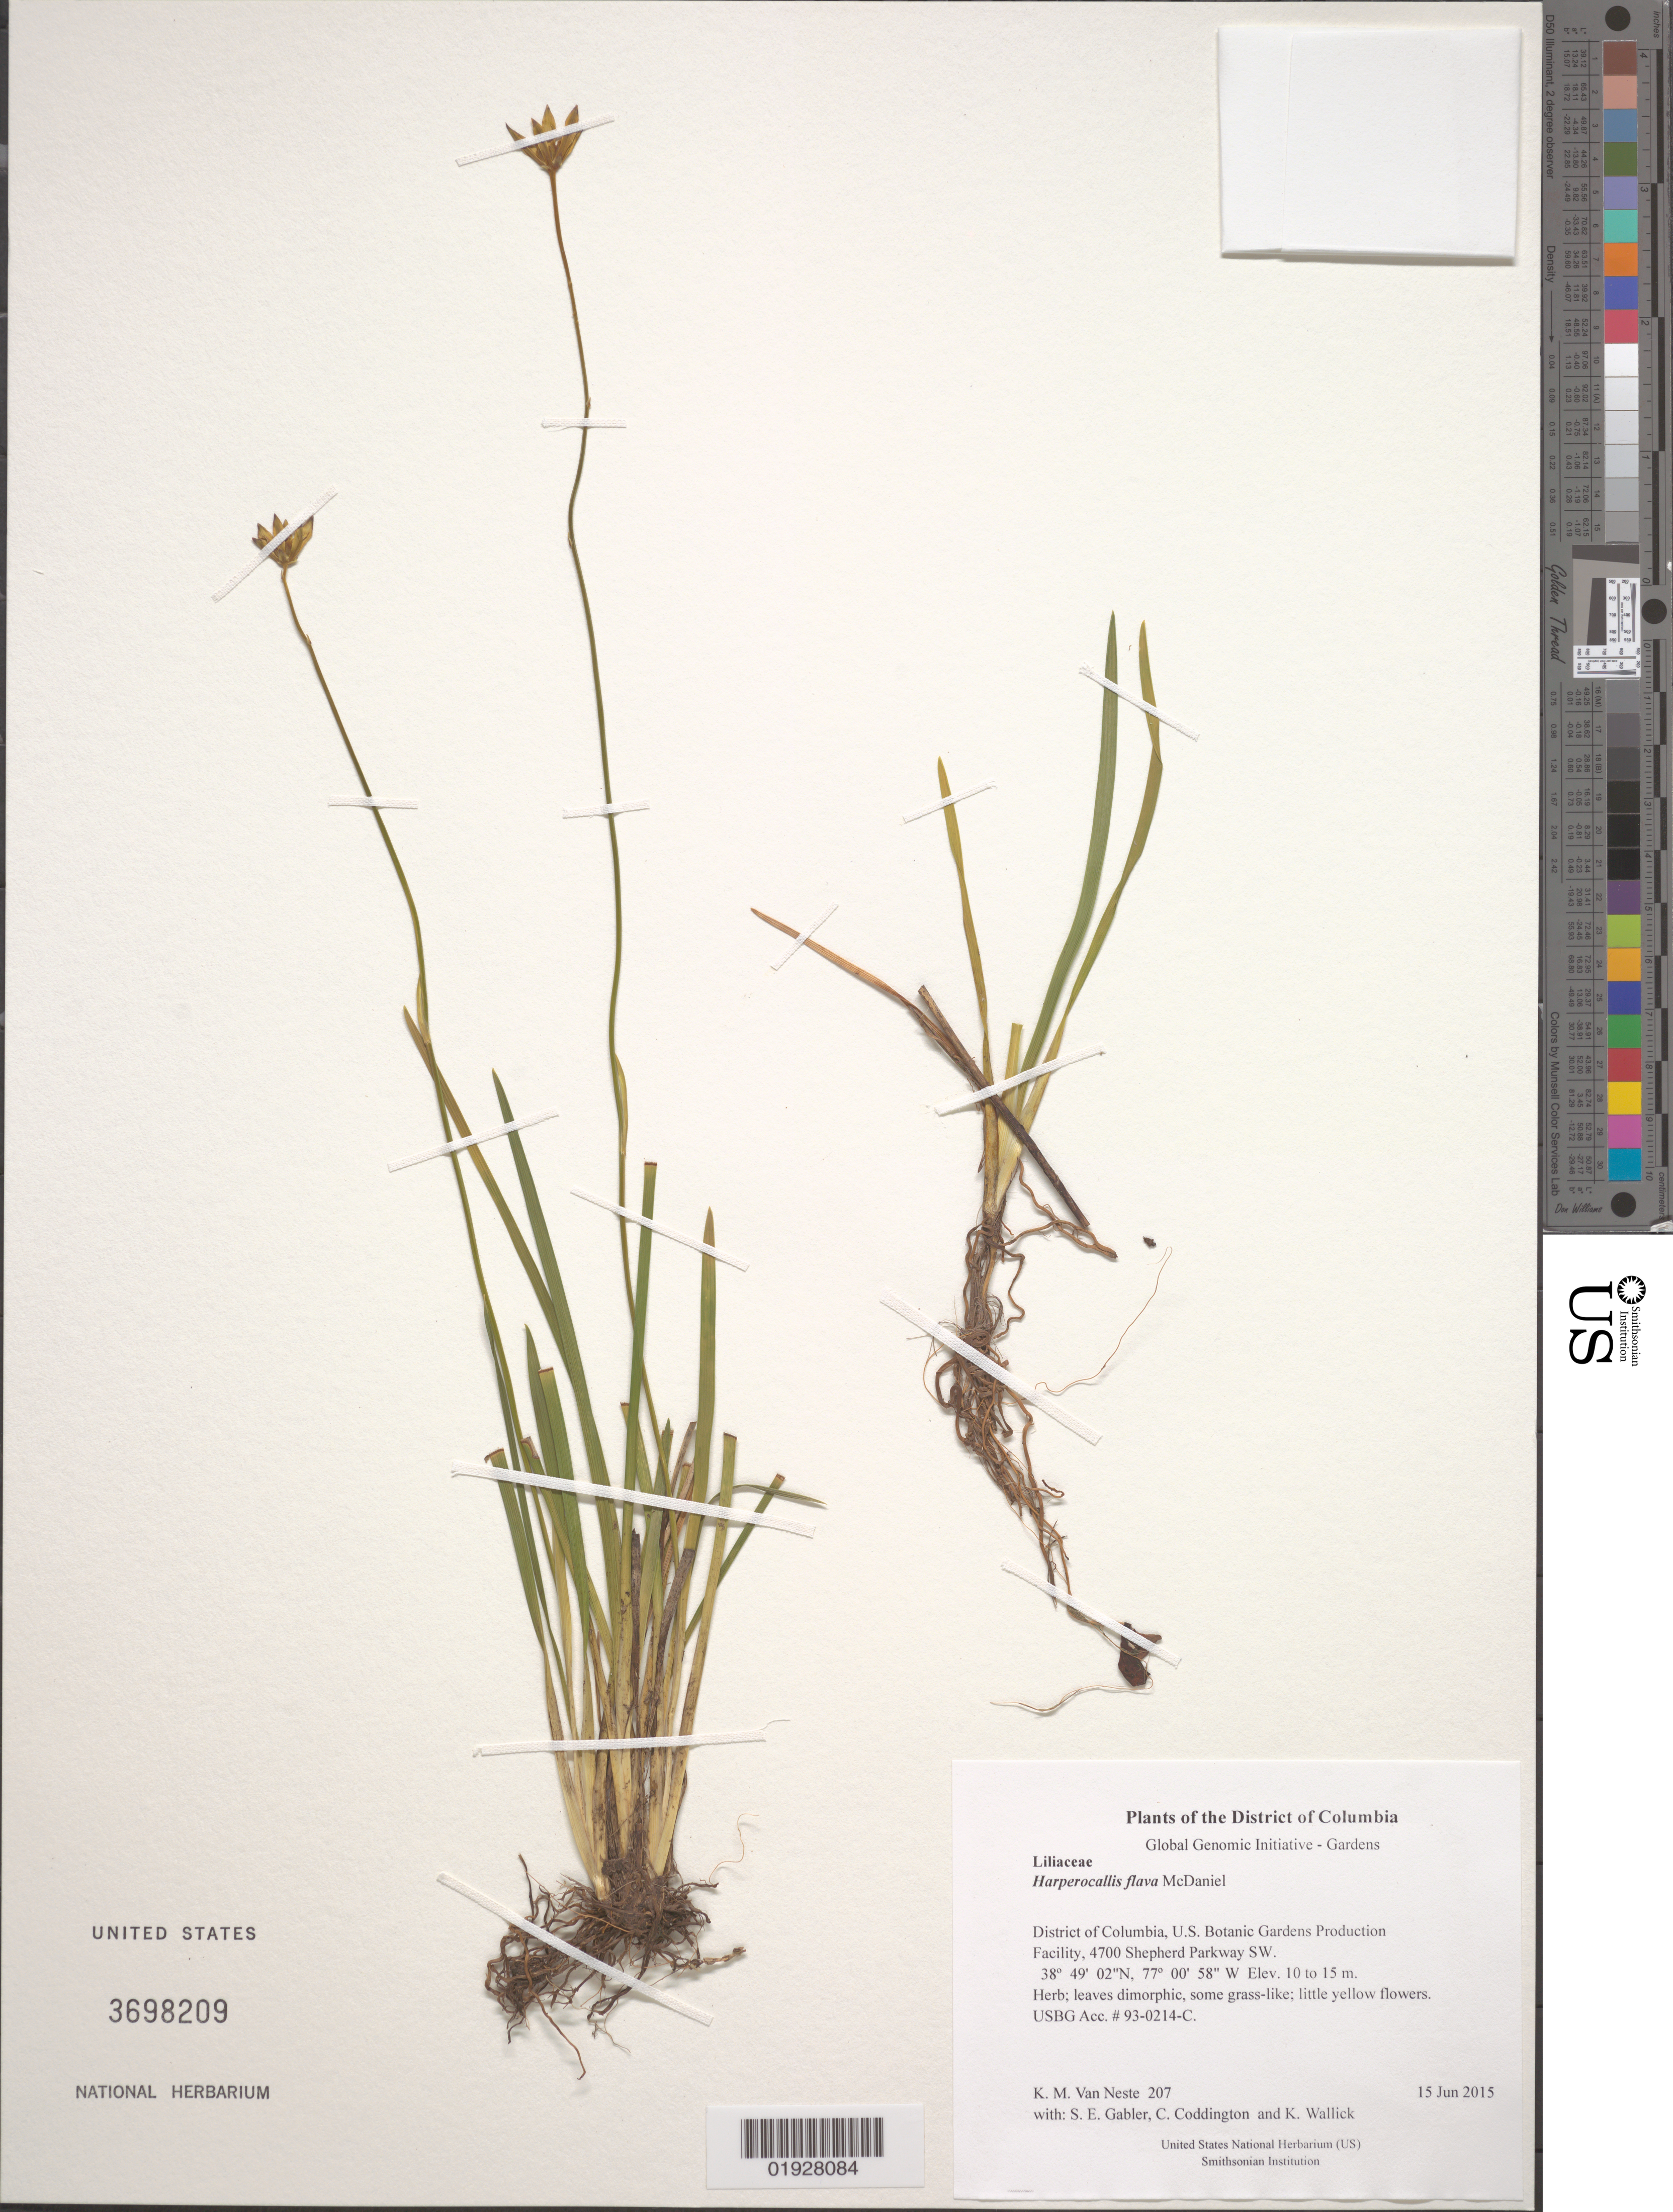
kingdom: Plantae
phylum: Tracheophyta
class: Liliopsida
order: Alismatales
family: Tofieldiaceae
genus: Harperocallis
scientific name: Harperocallis flava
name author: McDaniel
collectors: K. M. Van Neste, S. E. Gabler, C. Coddington & K. Wallick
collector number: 207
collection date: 2015-06-15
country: United States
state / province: District of Columbia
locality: U.S. Botanic Gardens Production Facility, 4700 Shepherd Parkway SW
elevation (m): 10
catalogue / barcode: US 3698209